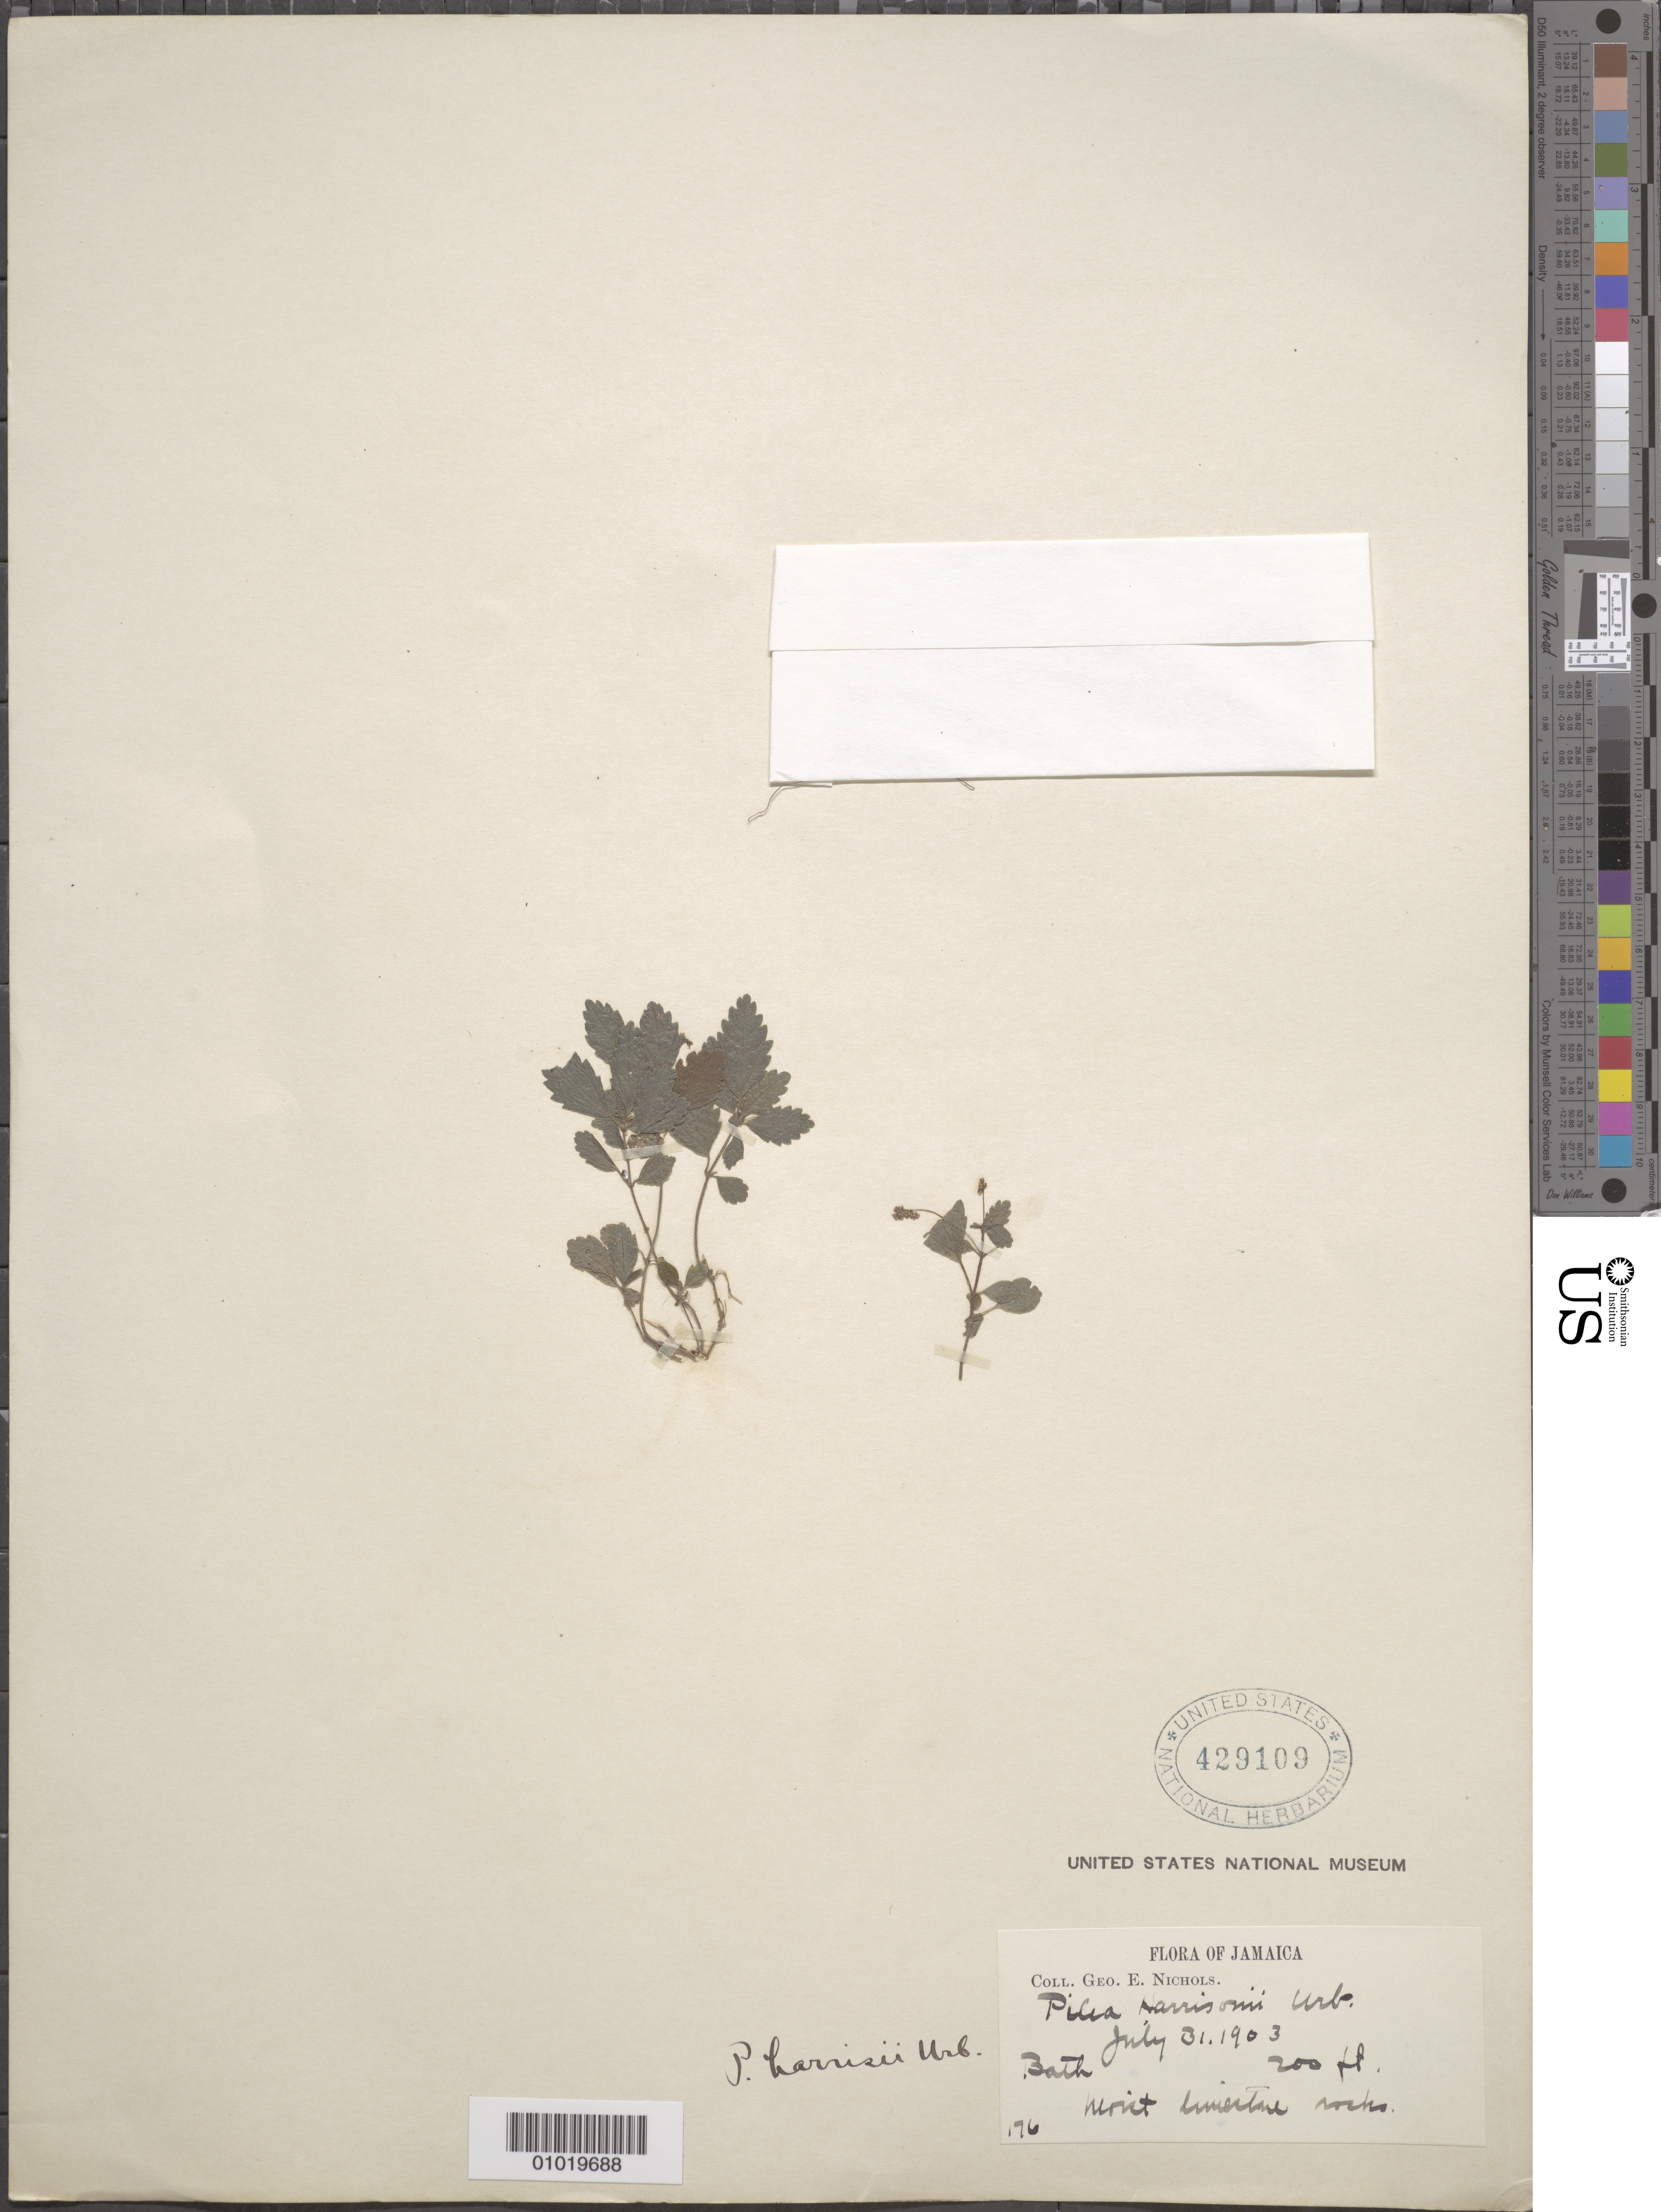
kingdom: Plantae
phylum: Tracheophyta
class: Magnoliopsida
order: Rosales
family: Urticaceae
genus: Pilea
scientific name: Pilea harrisii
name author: Urb.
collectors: G. E. Nichols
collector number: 176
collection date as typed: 31 Jul 1903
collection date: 1903-07-31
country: Jamaica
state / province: Manchester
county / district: Bath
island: Jamaica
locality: Bath. Moist limestone rocks.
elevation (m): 61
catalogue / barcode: US 429109